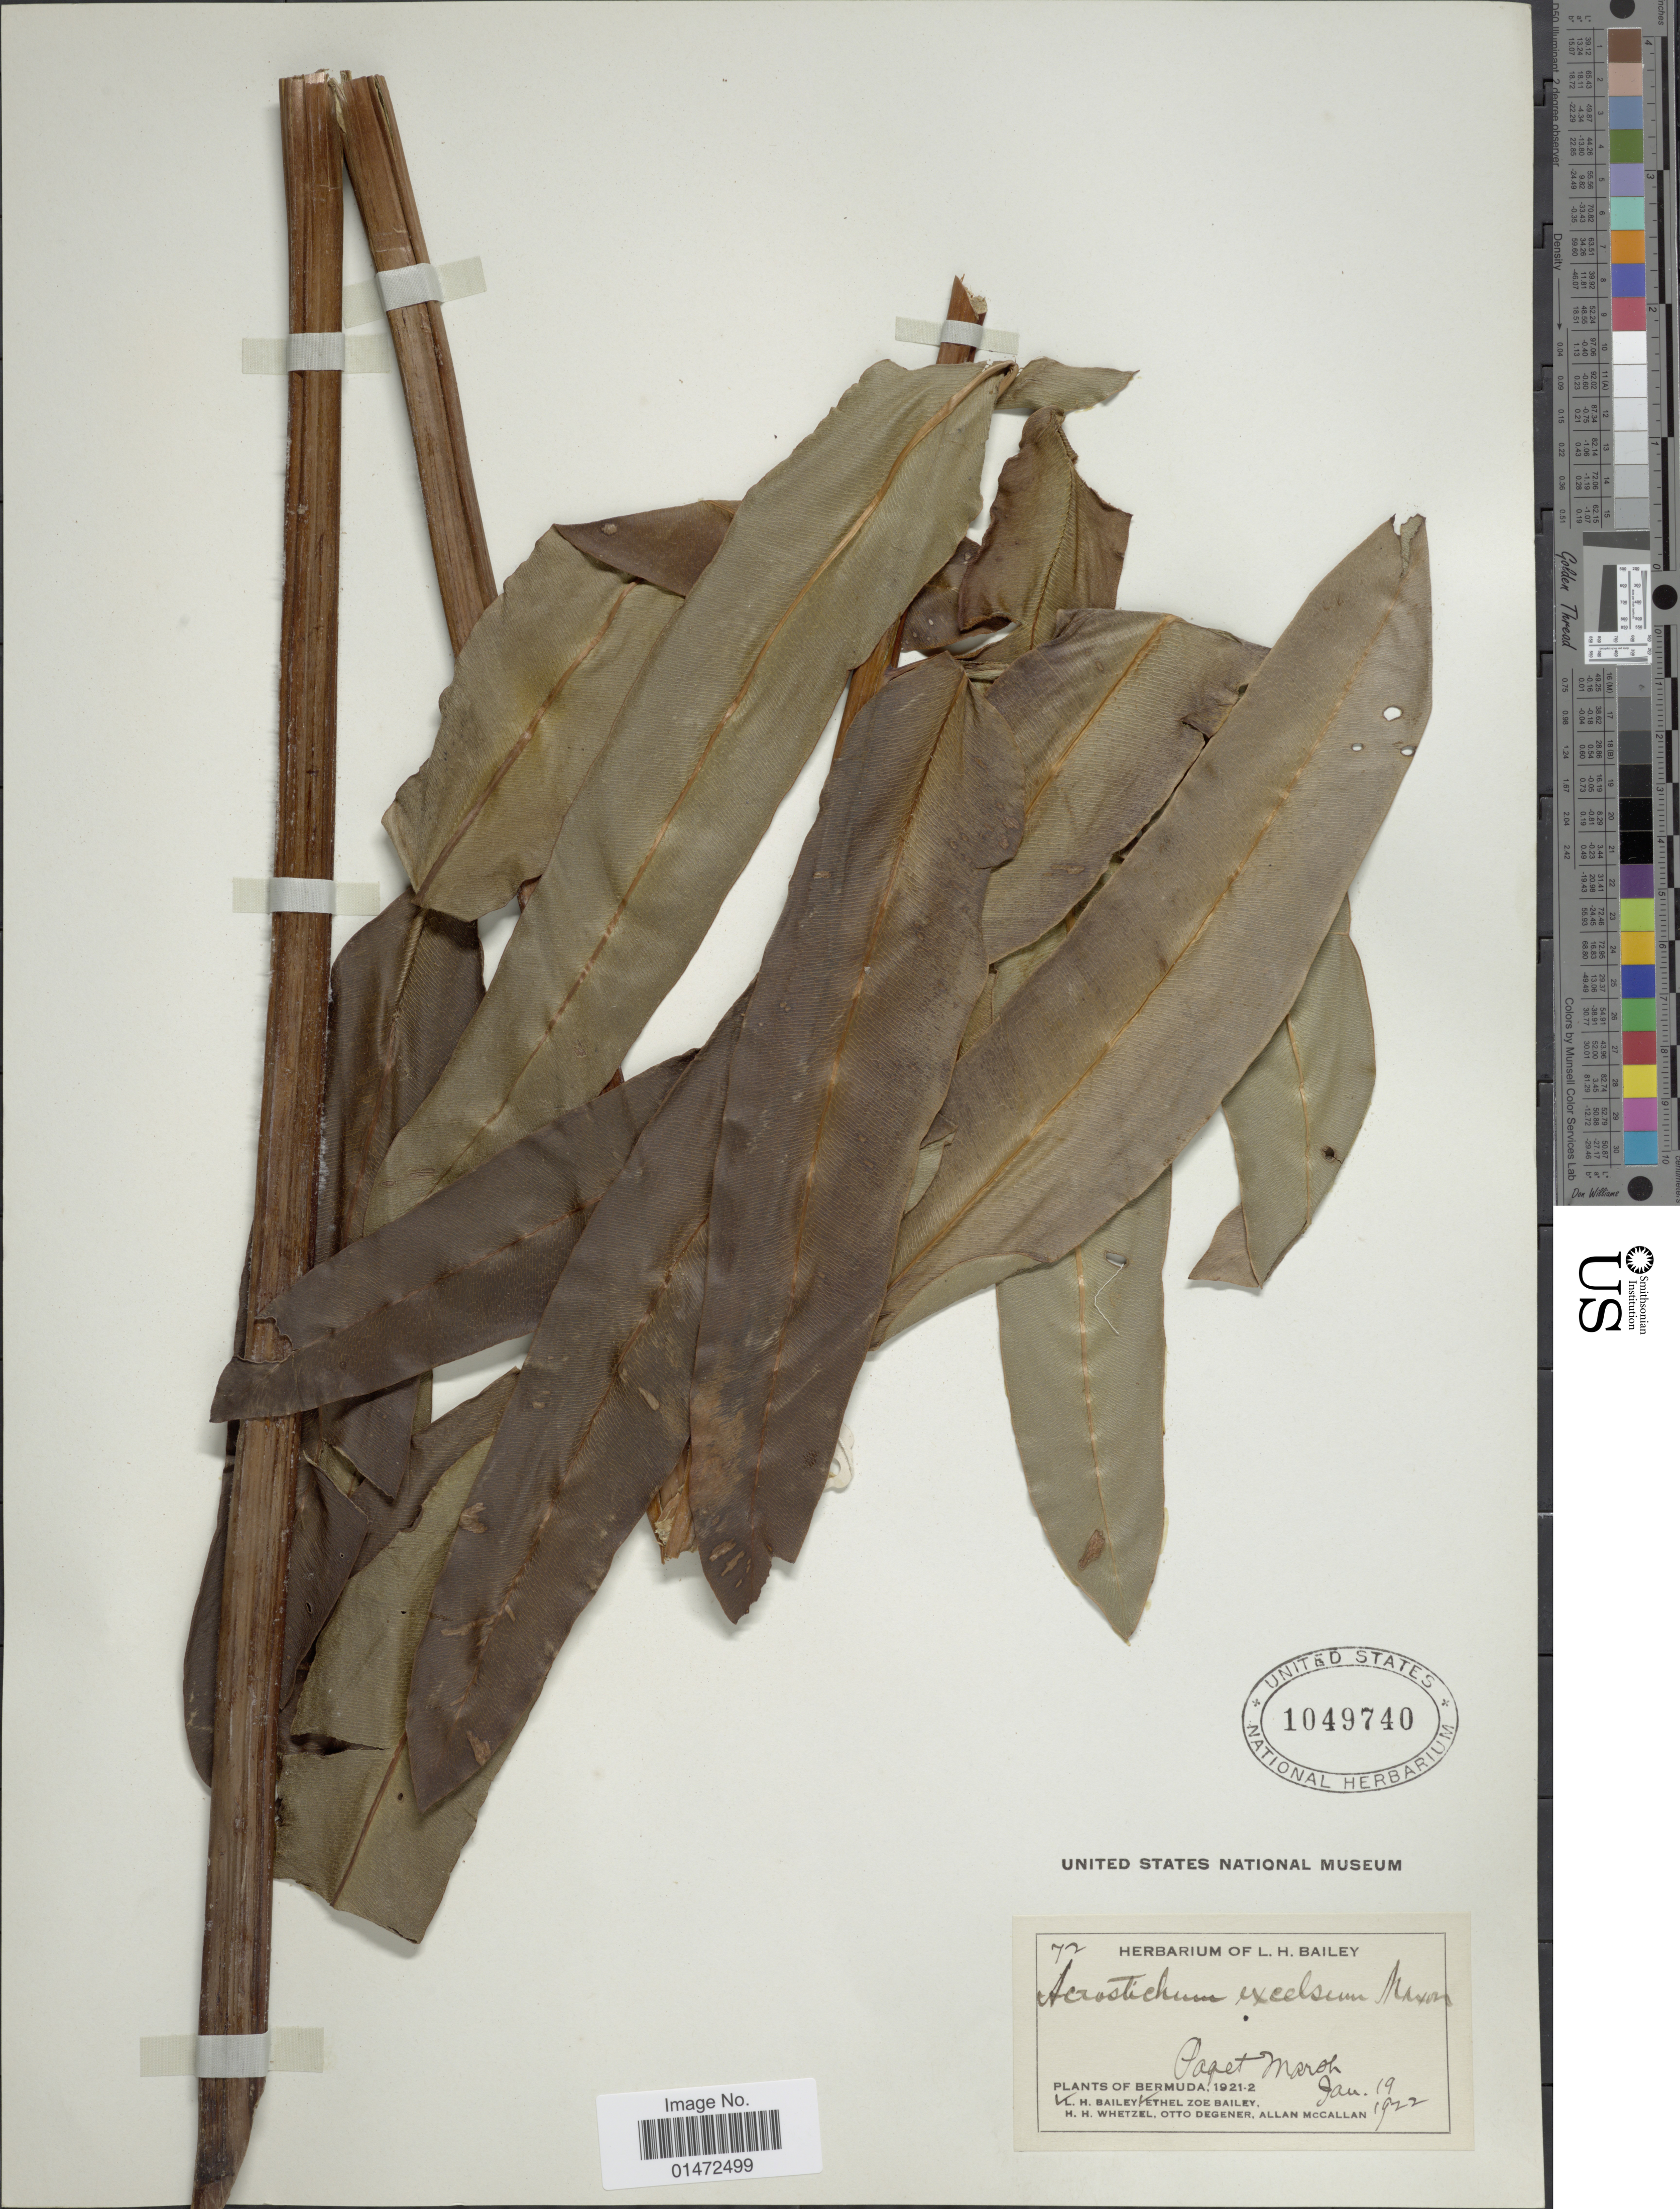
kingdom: Plantae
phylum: Tracheophyta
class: Polypodiopsida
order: Polypodiales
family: Pteridaceae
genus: Acrostichum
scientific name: Acrostichum danaeifolium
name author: Langsd. & Fisch.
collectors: L. H. Bailey & E. Z. Bailey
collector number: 72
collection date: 1922-01-19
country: Bermuda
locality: Paget Marsh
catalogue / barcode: US 1049740